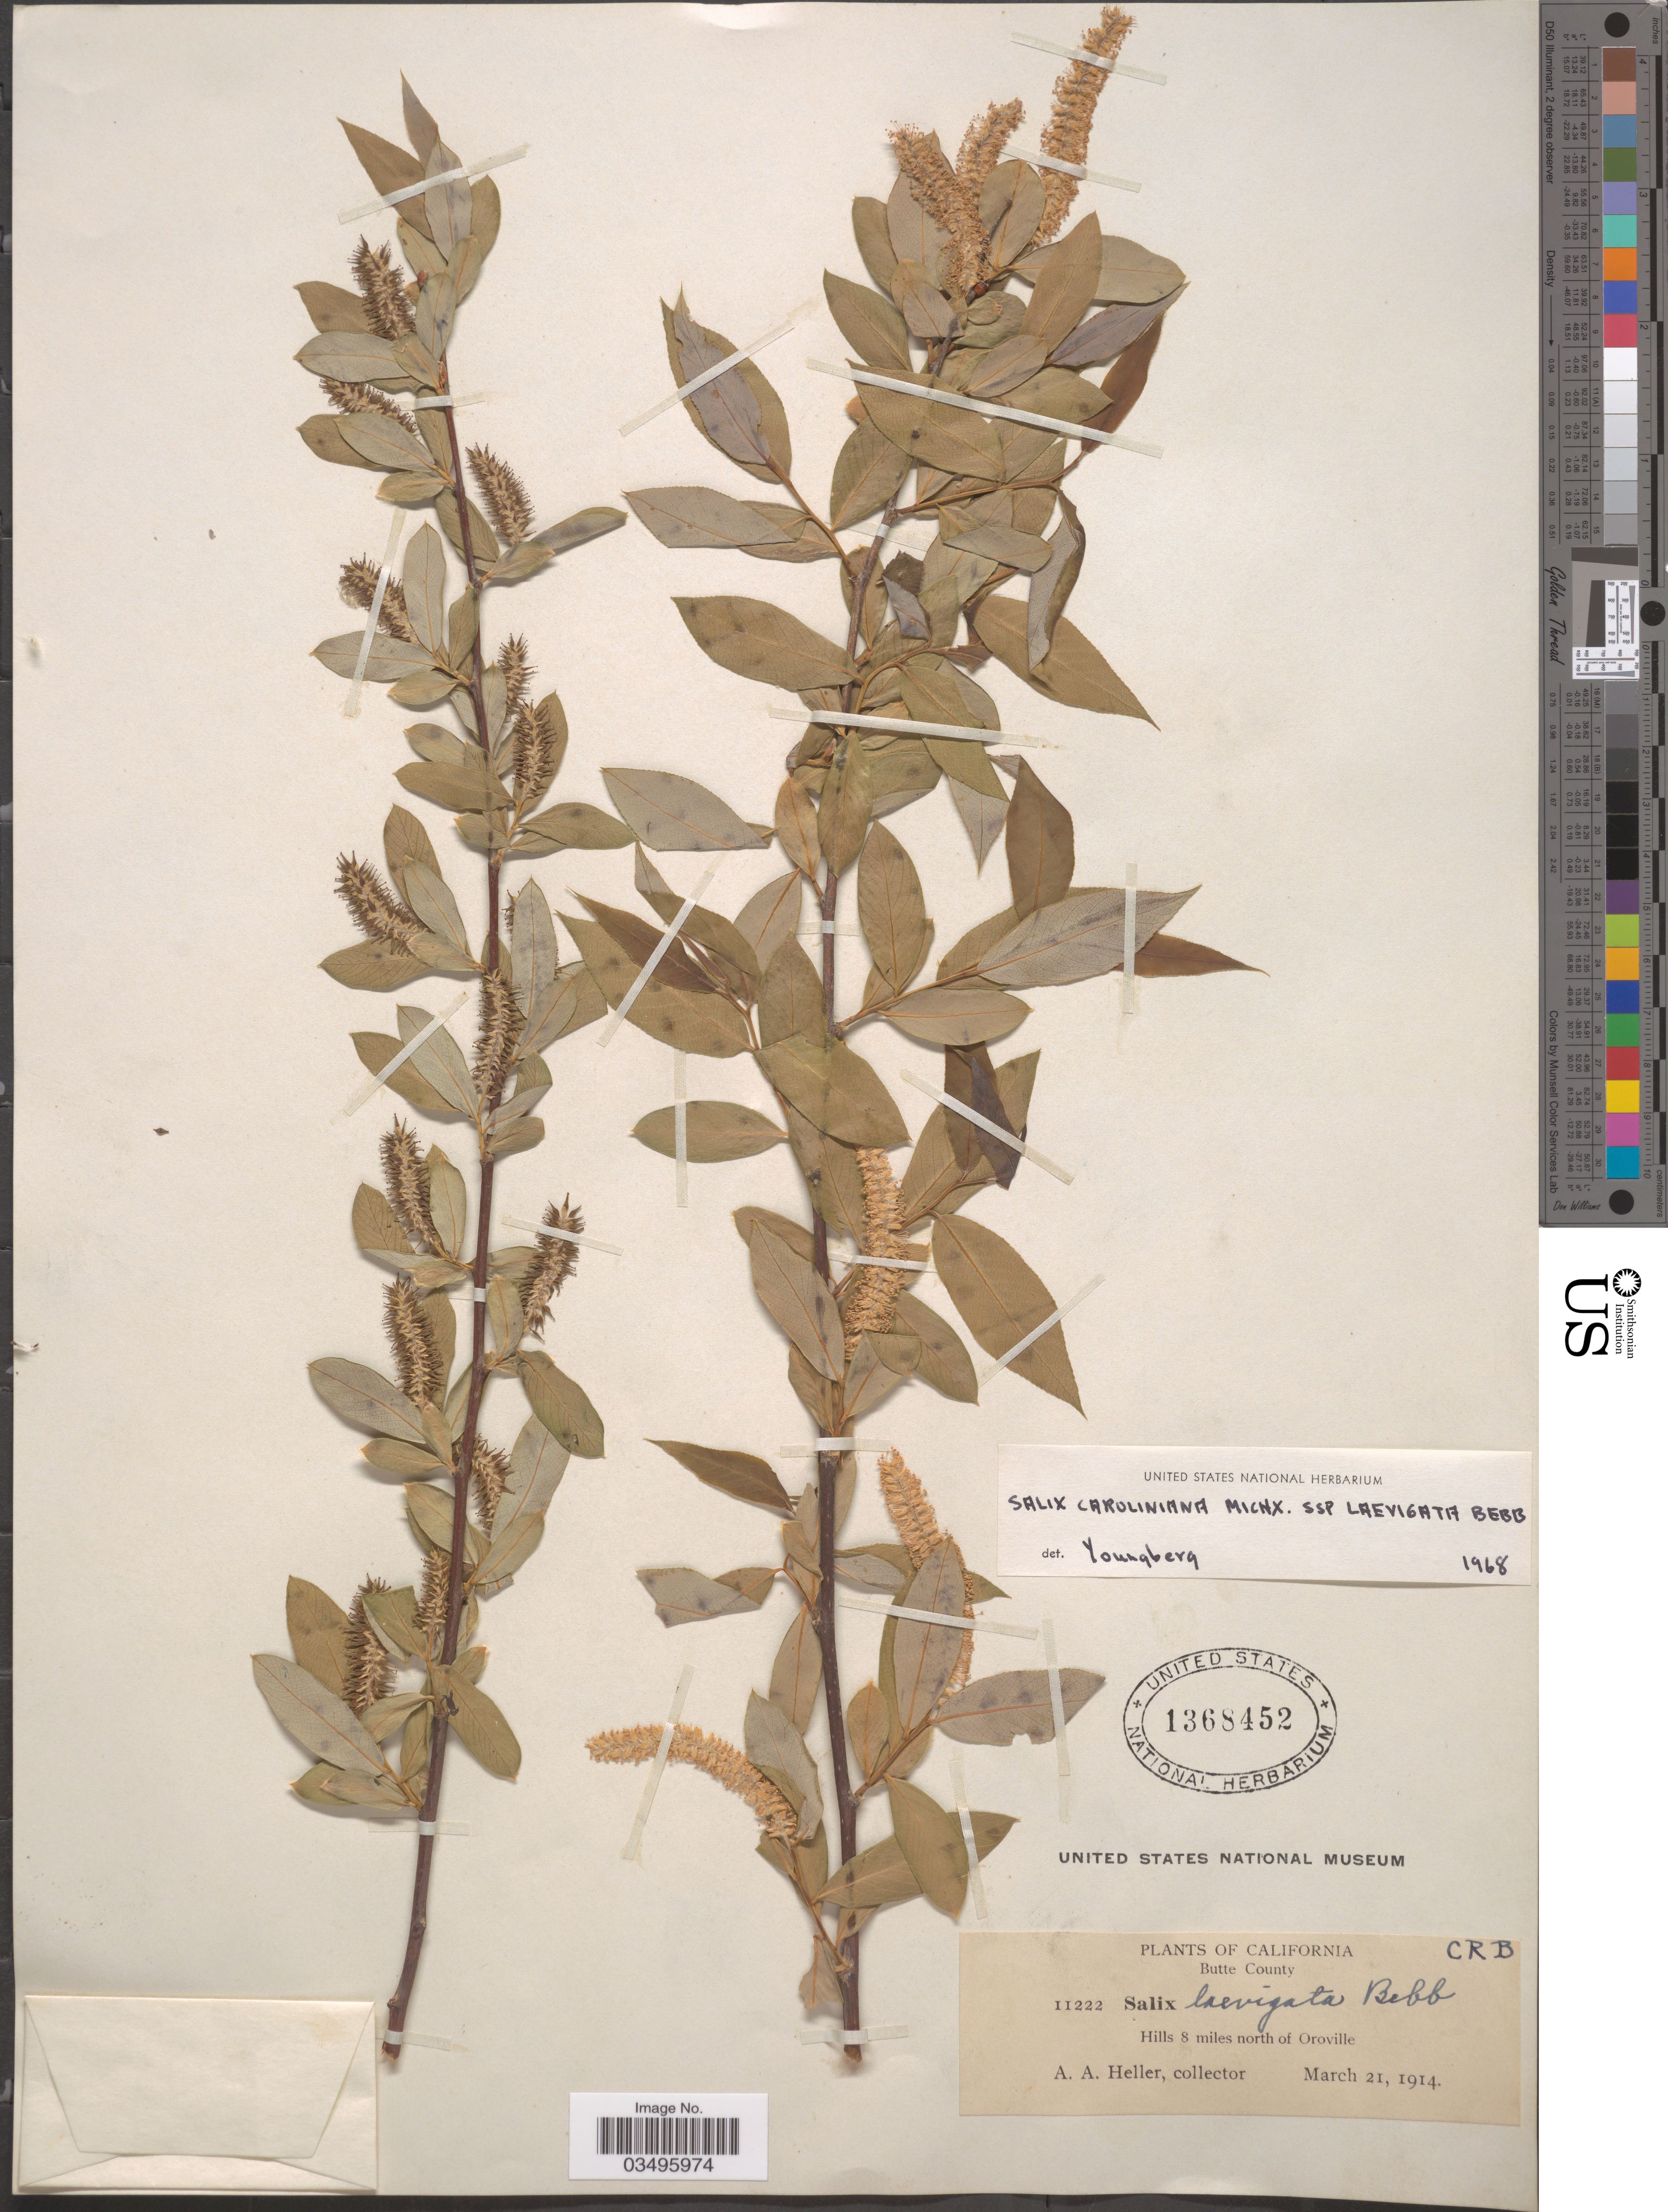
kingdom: Plantae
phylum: Tracheophyta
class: Magnoliopsida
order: Malpighiales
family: Salicaceae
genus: Salix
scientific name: Salix caroliniana subsp. laevigata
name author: Bebb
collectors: A. A. Heller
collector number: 11222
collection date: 1914-03-21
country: United States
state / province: California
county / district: Butte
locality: Butte County. Hills 8 miles north of Oroville.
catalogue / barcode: US 1368452